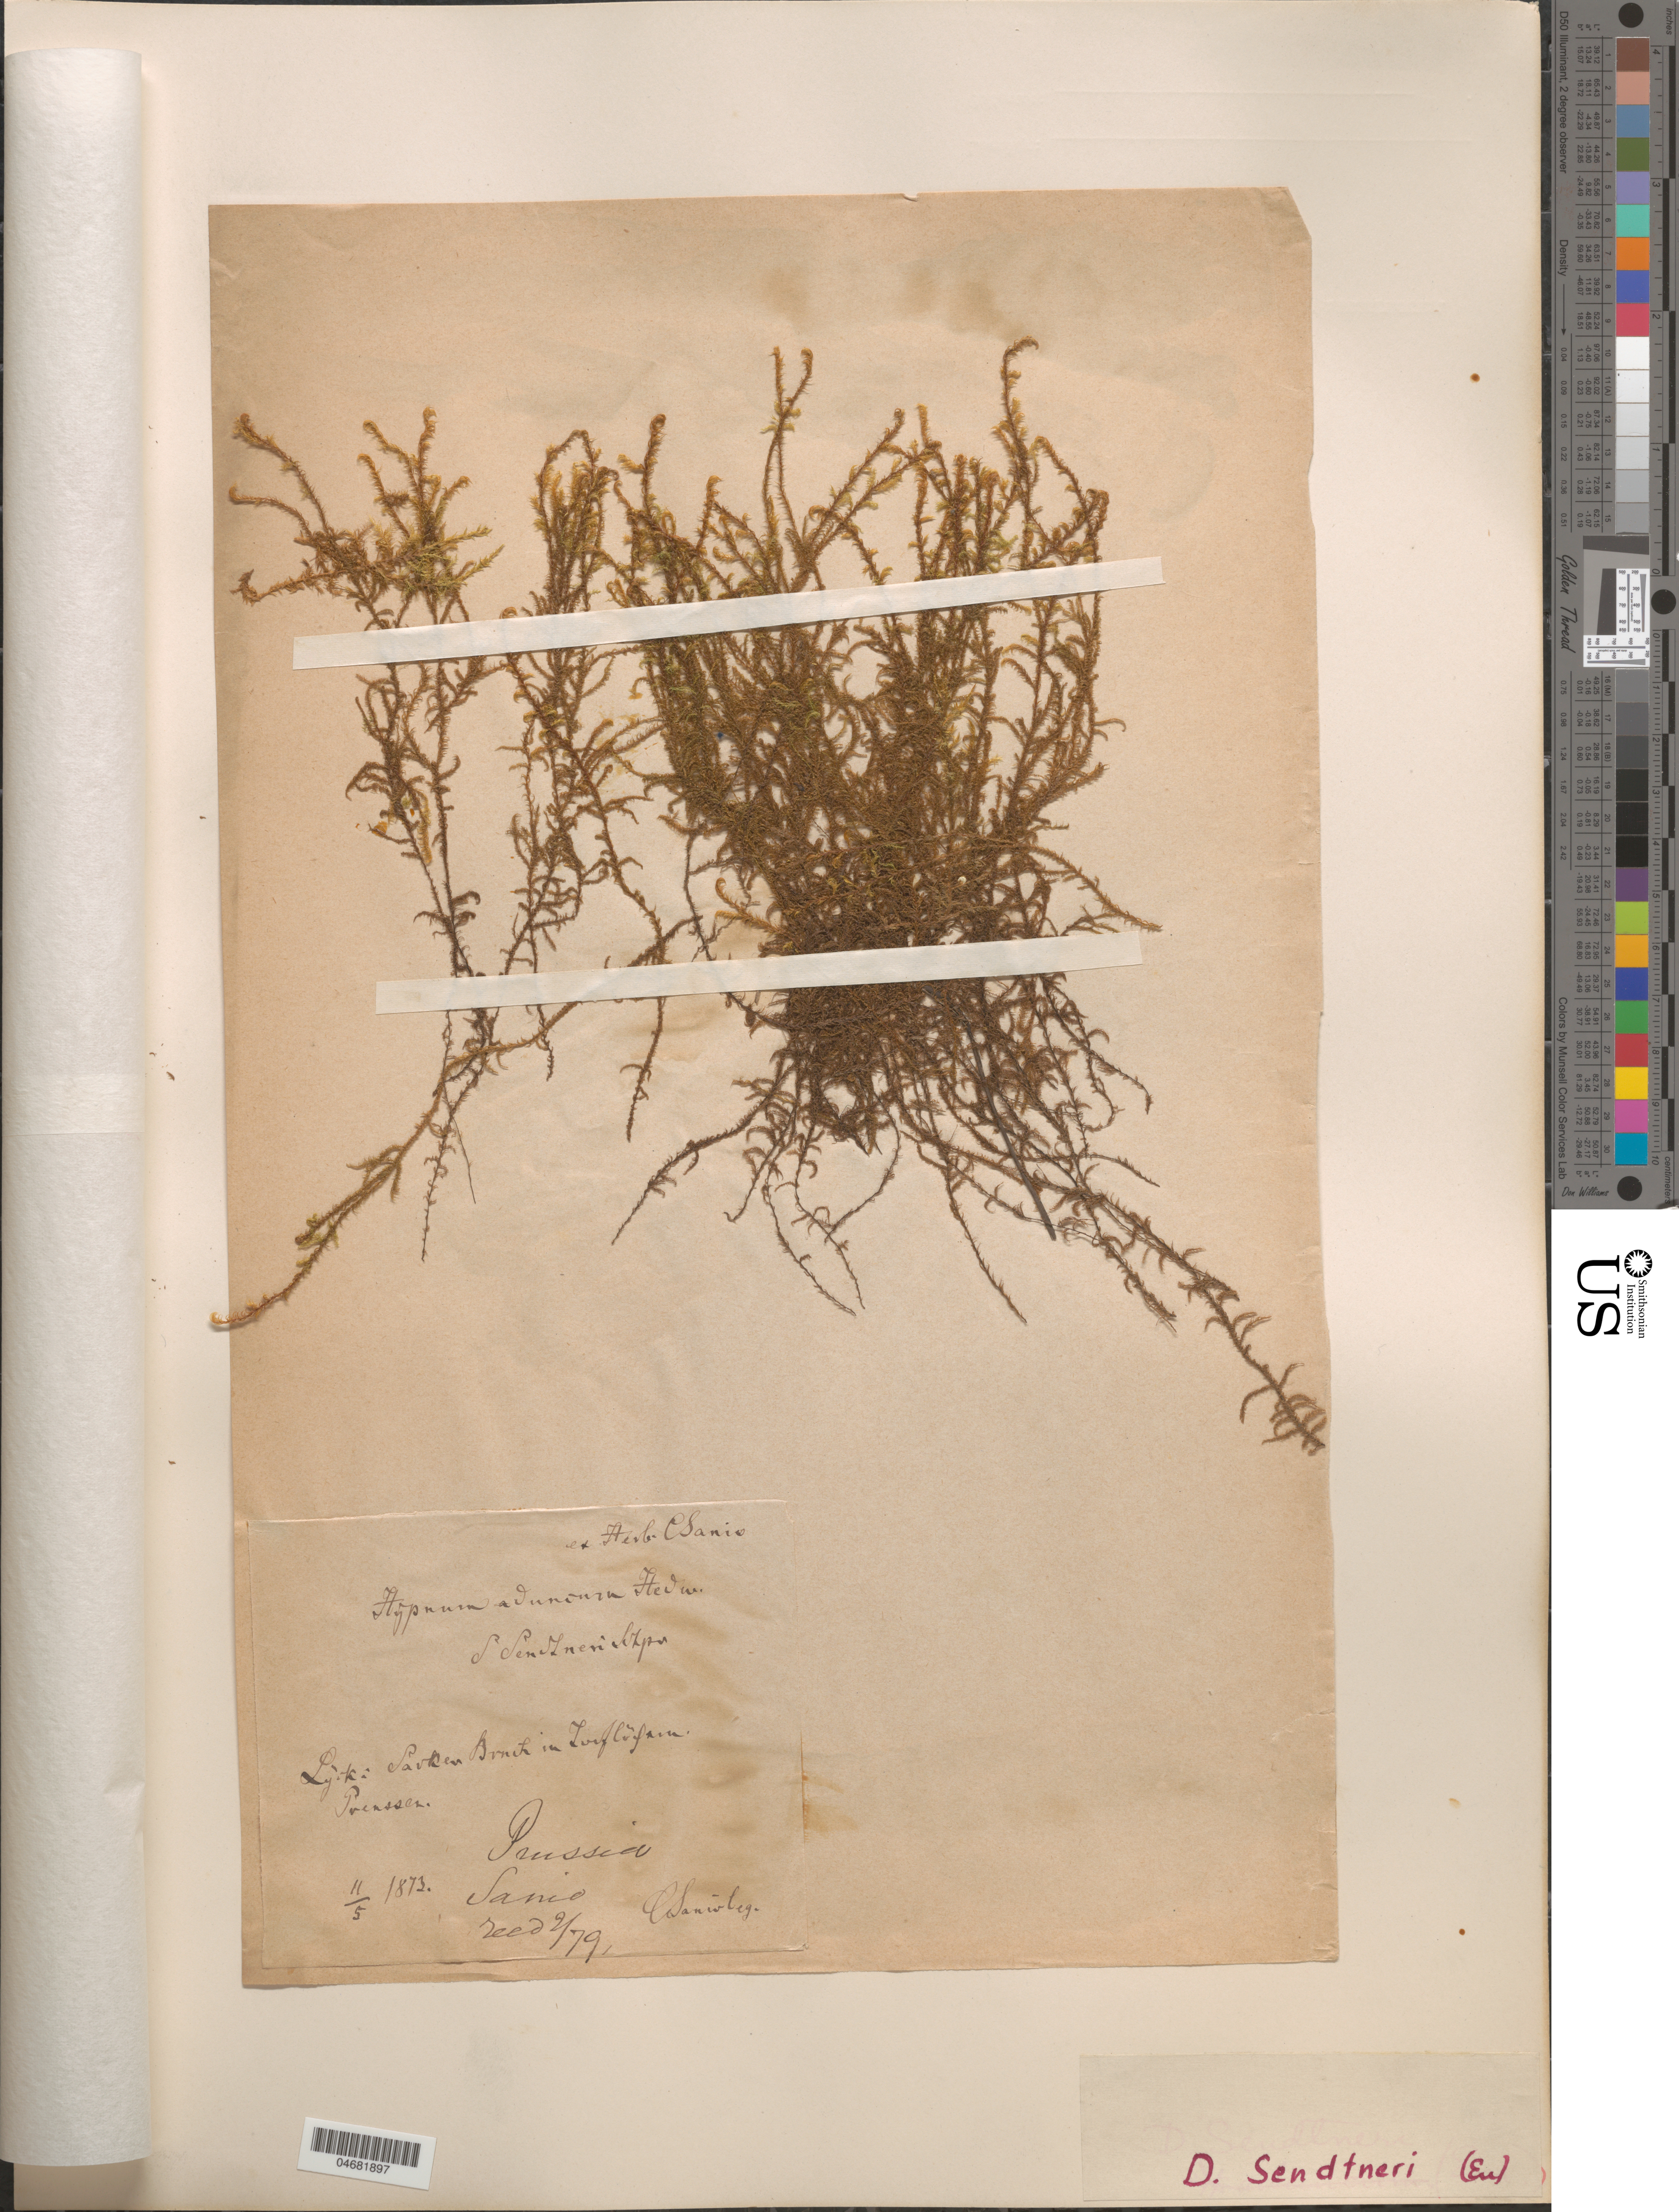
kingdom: Plantae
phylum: Bryophyta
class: Bryopsida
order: Hypnales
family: Hypnaceae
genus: Hypnum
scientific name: Hypnum aduncum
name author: Hedw.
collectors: C. Sanio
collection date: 1873-05-11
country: Poland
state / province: Warminsko-Mazurskie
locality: Lyck. Prussia.